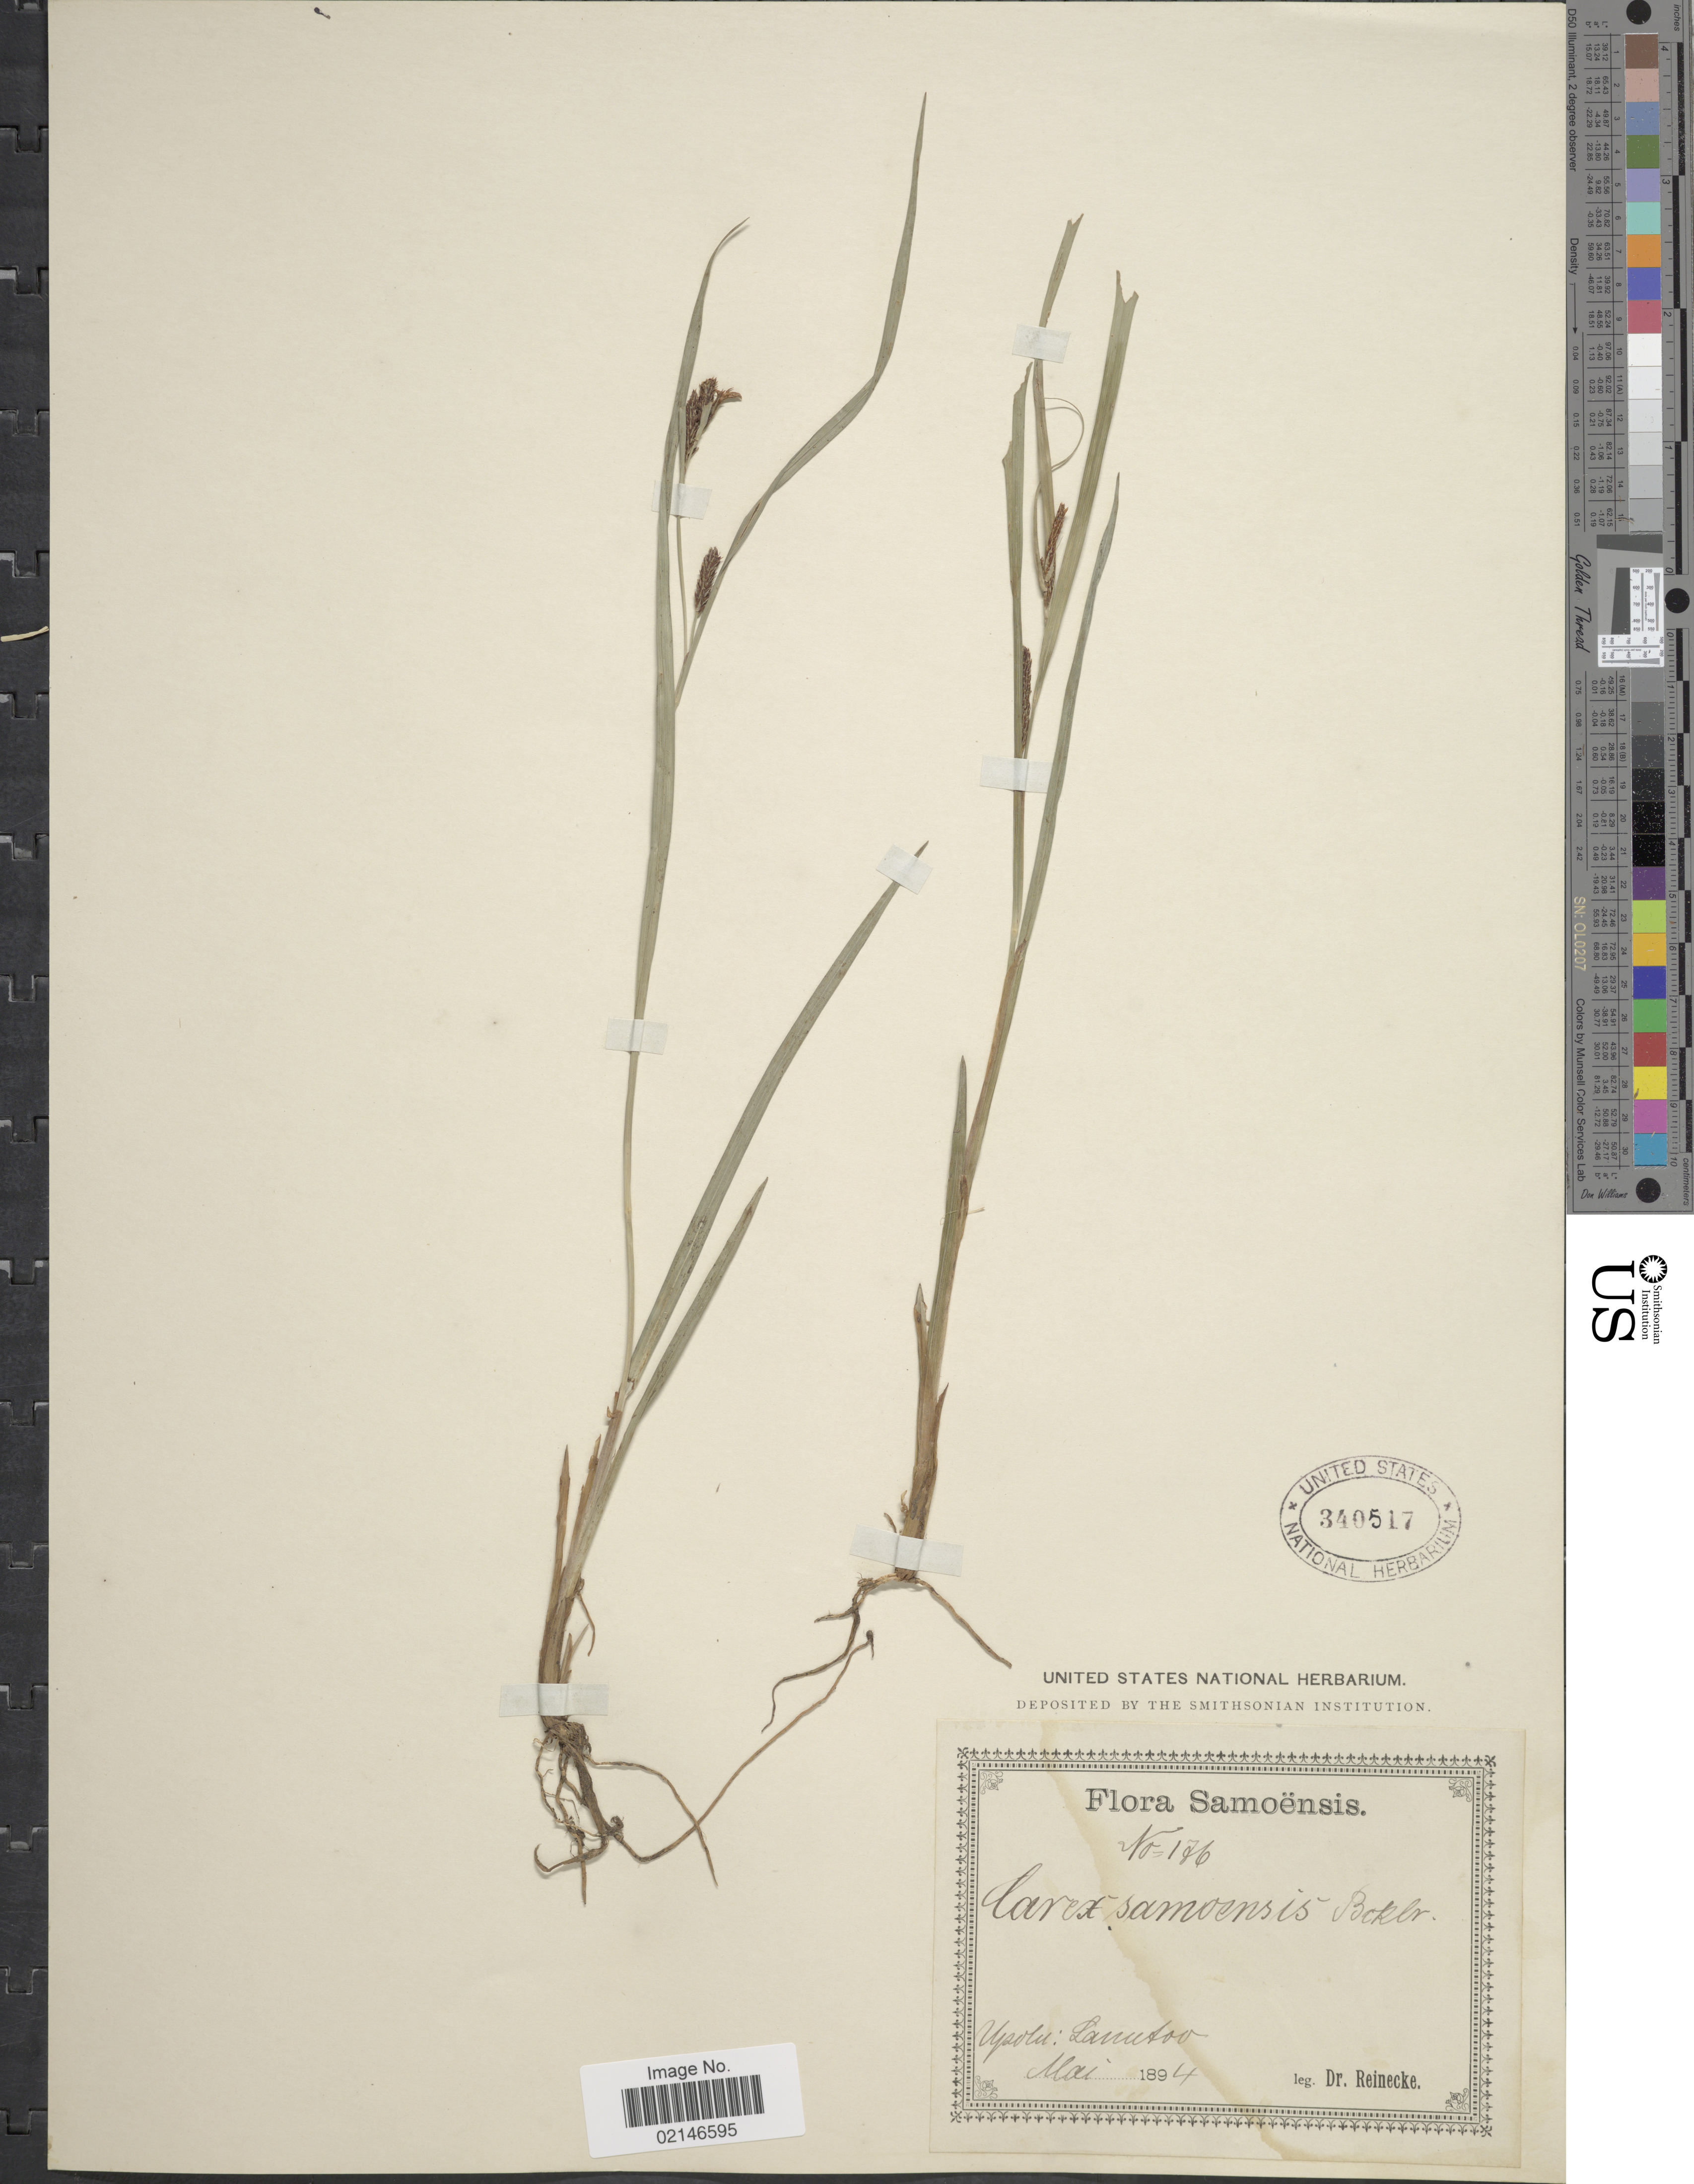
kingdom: Plantae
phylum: Tracheophyta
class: Liliopsida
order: Poales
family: Cyperaceae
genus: Carex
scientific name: Carex maculata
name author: Boott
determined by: Strong, Mark T., (BOT), Smithsonian Institution - National Museum of Natural History (UNITED STATES)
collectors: -- Reinecke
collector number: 176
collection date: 1894-05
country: Samoa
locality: Samoensis, Upsolu: Lanutoo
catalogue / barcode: US 340517